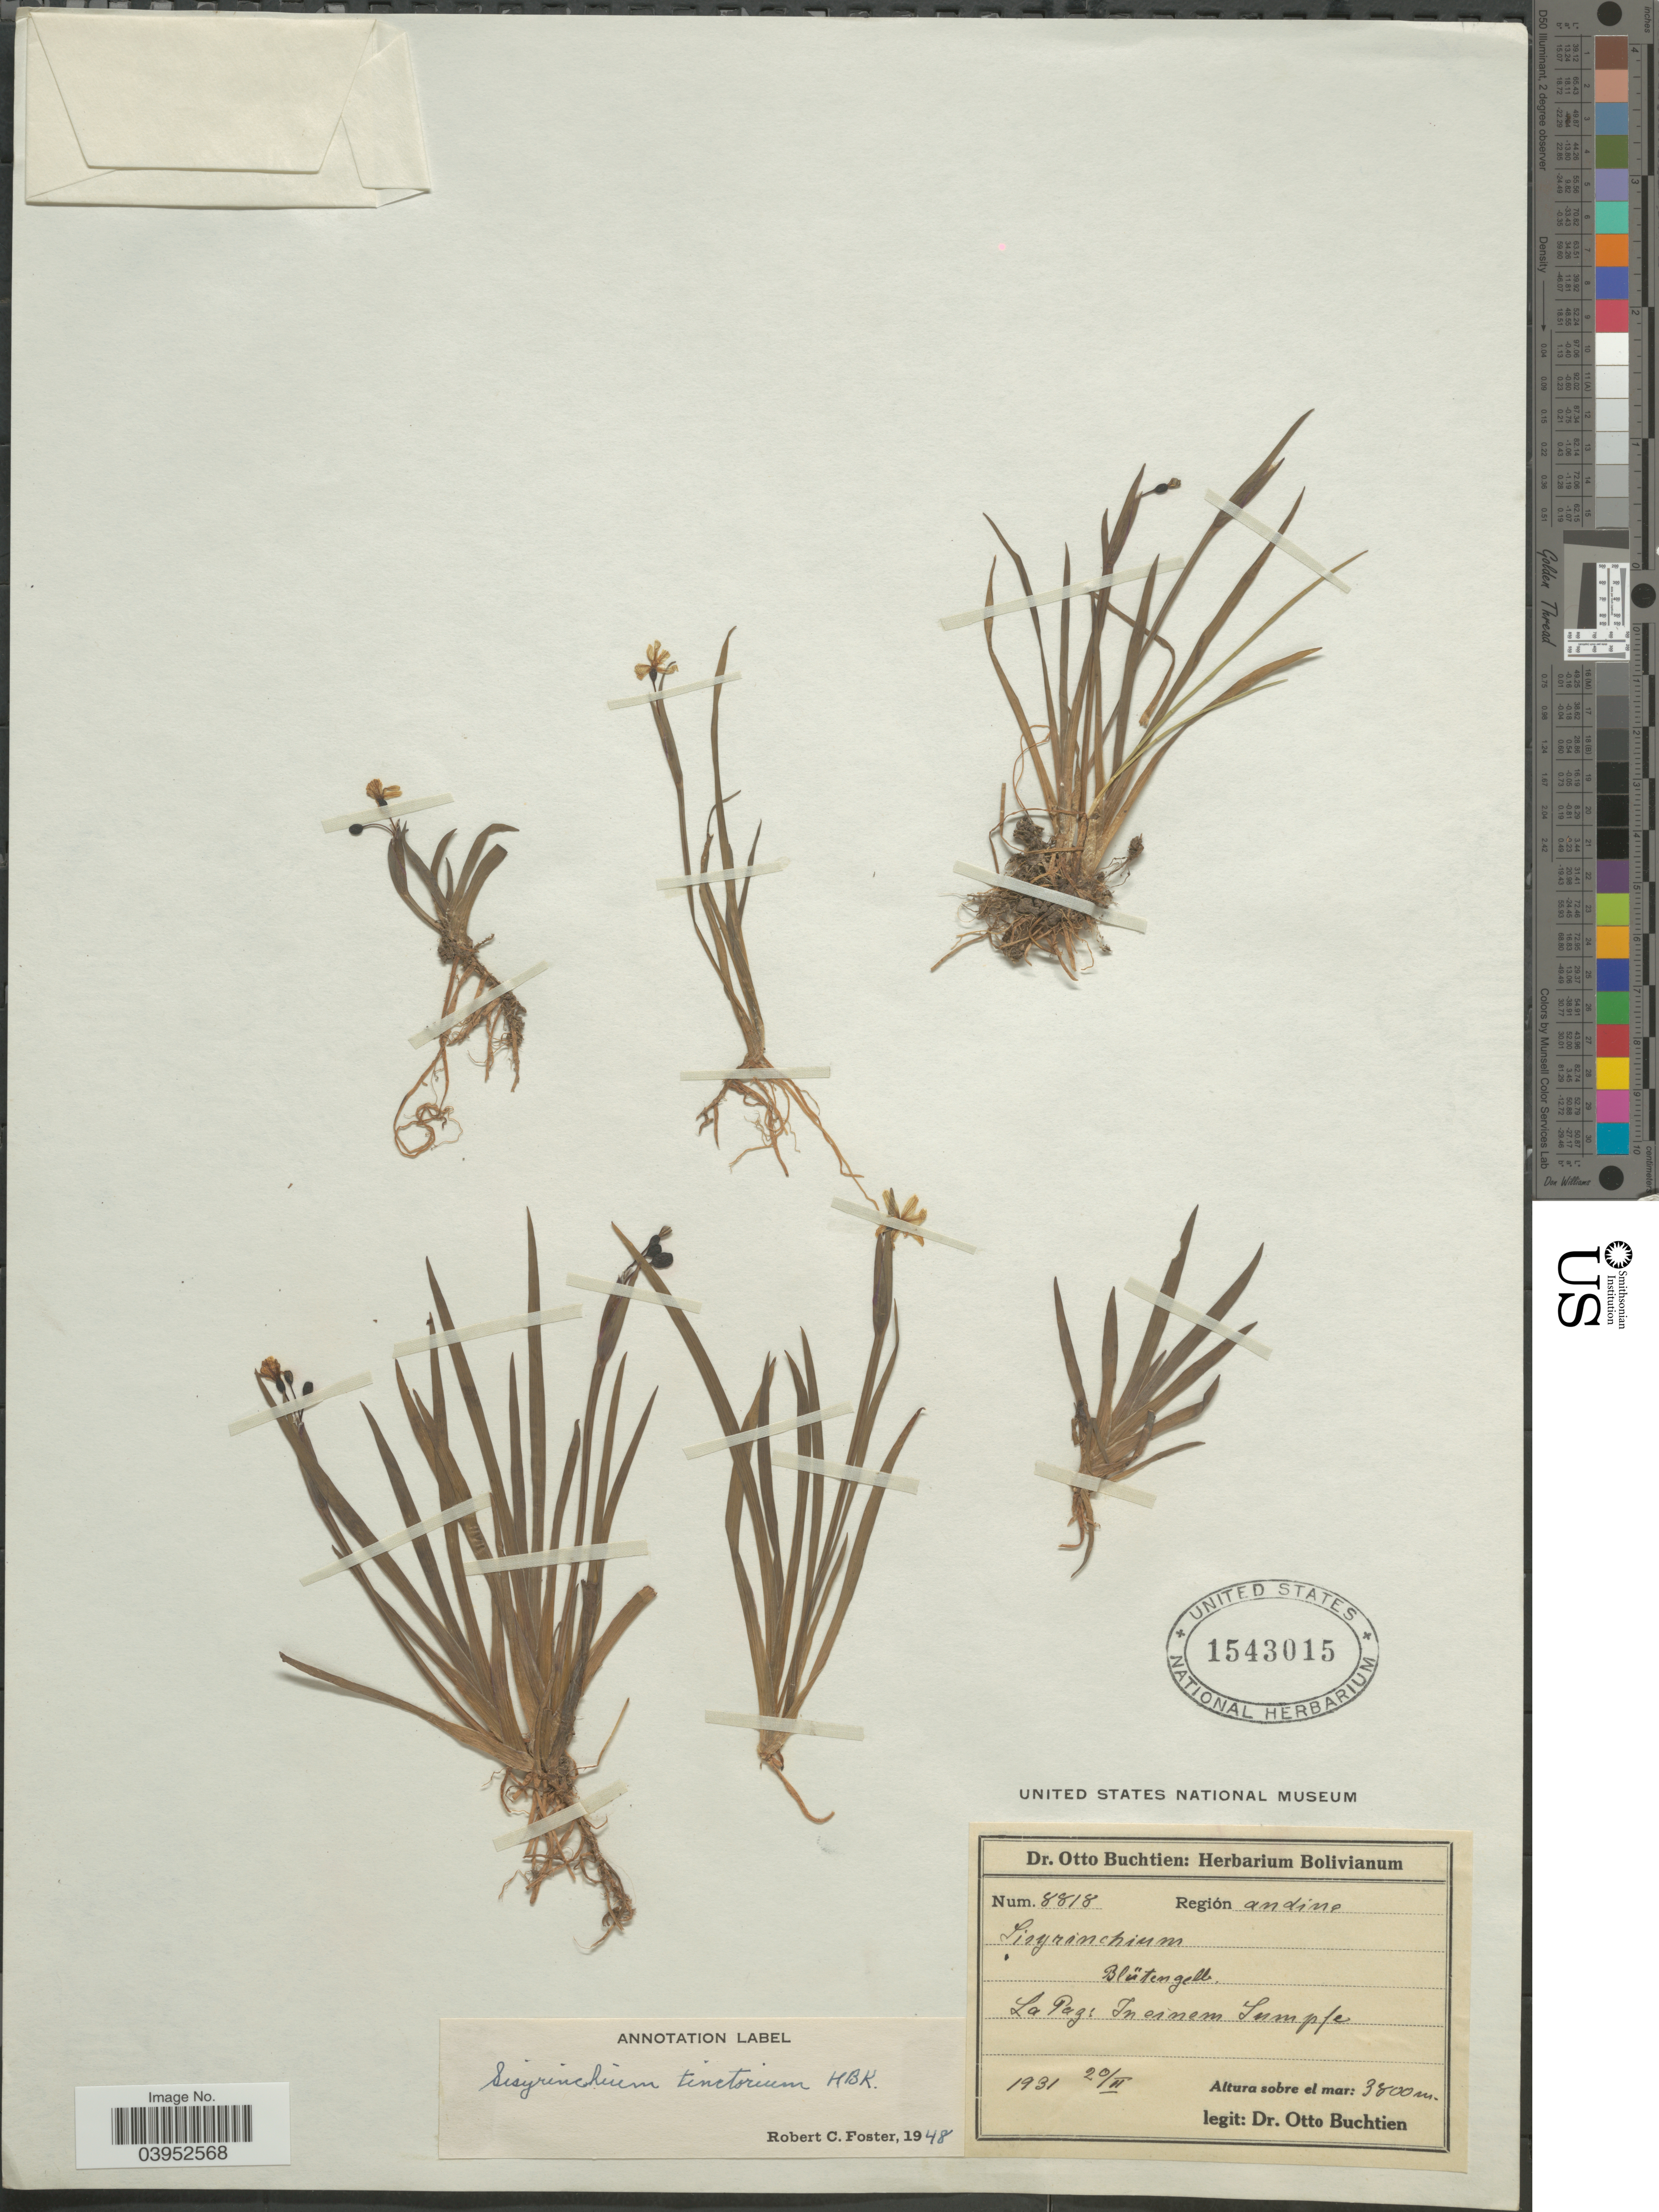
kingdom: Plantae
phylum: Tracheophyta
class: Liliopsida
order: Asparagales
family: Iridaceae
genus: Sisyrinchium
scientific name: Sisyrinchium tinctorium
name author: Kunth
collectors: O. Buchtien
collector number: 8818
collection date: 1931-02-20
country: Bolivia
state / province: La Paz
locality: Región andina. In einem Sumpfe.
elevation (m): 3800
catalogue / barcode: US 1543015